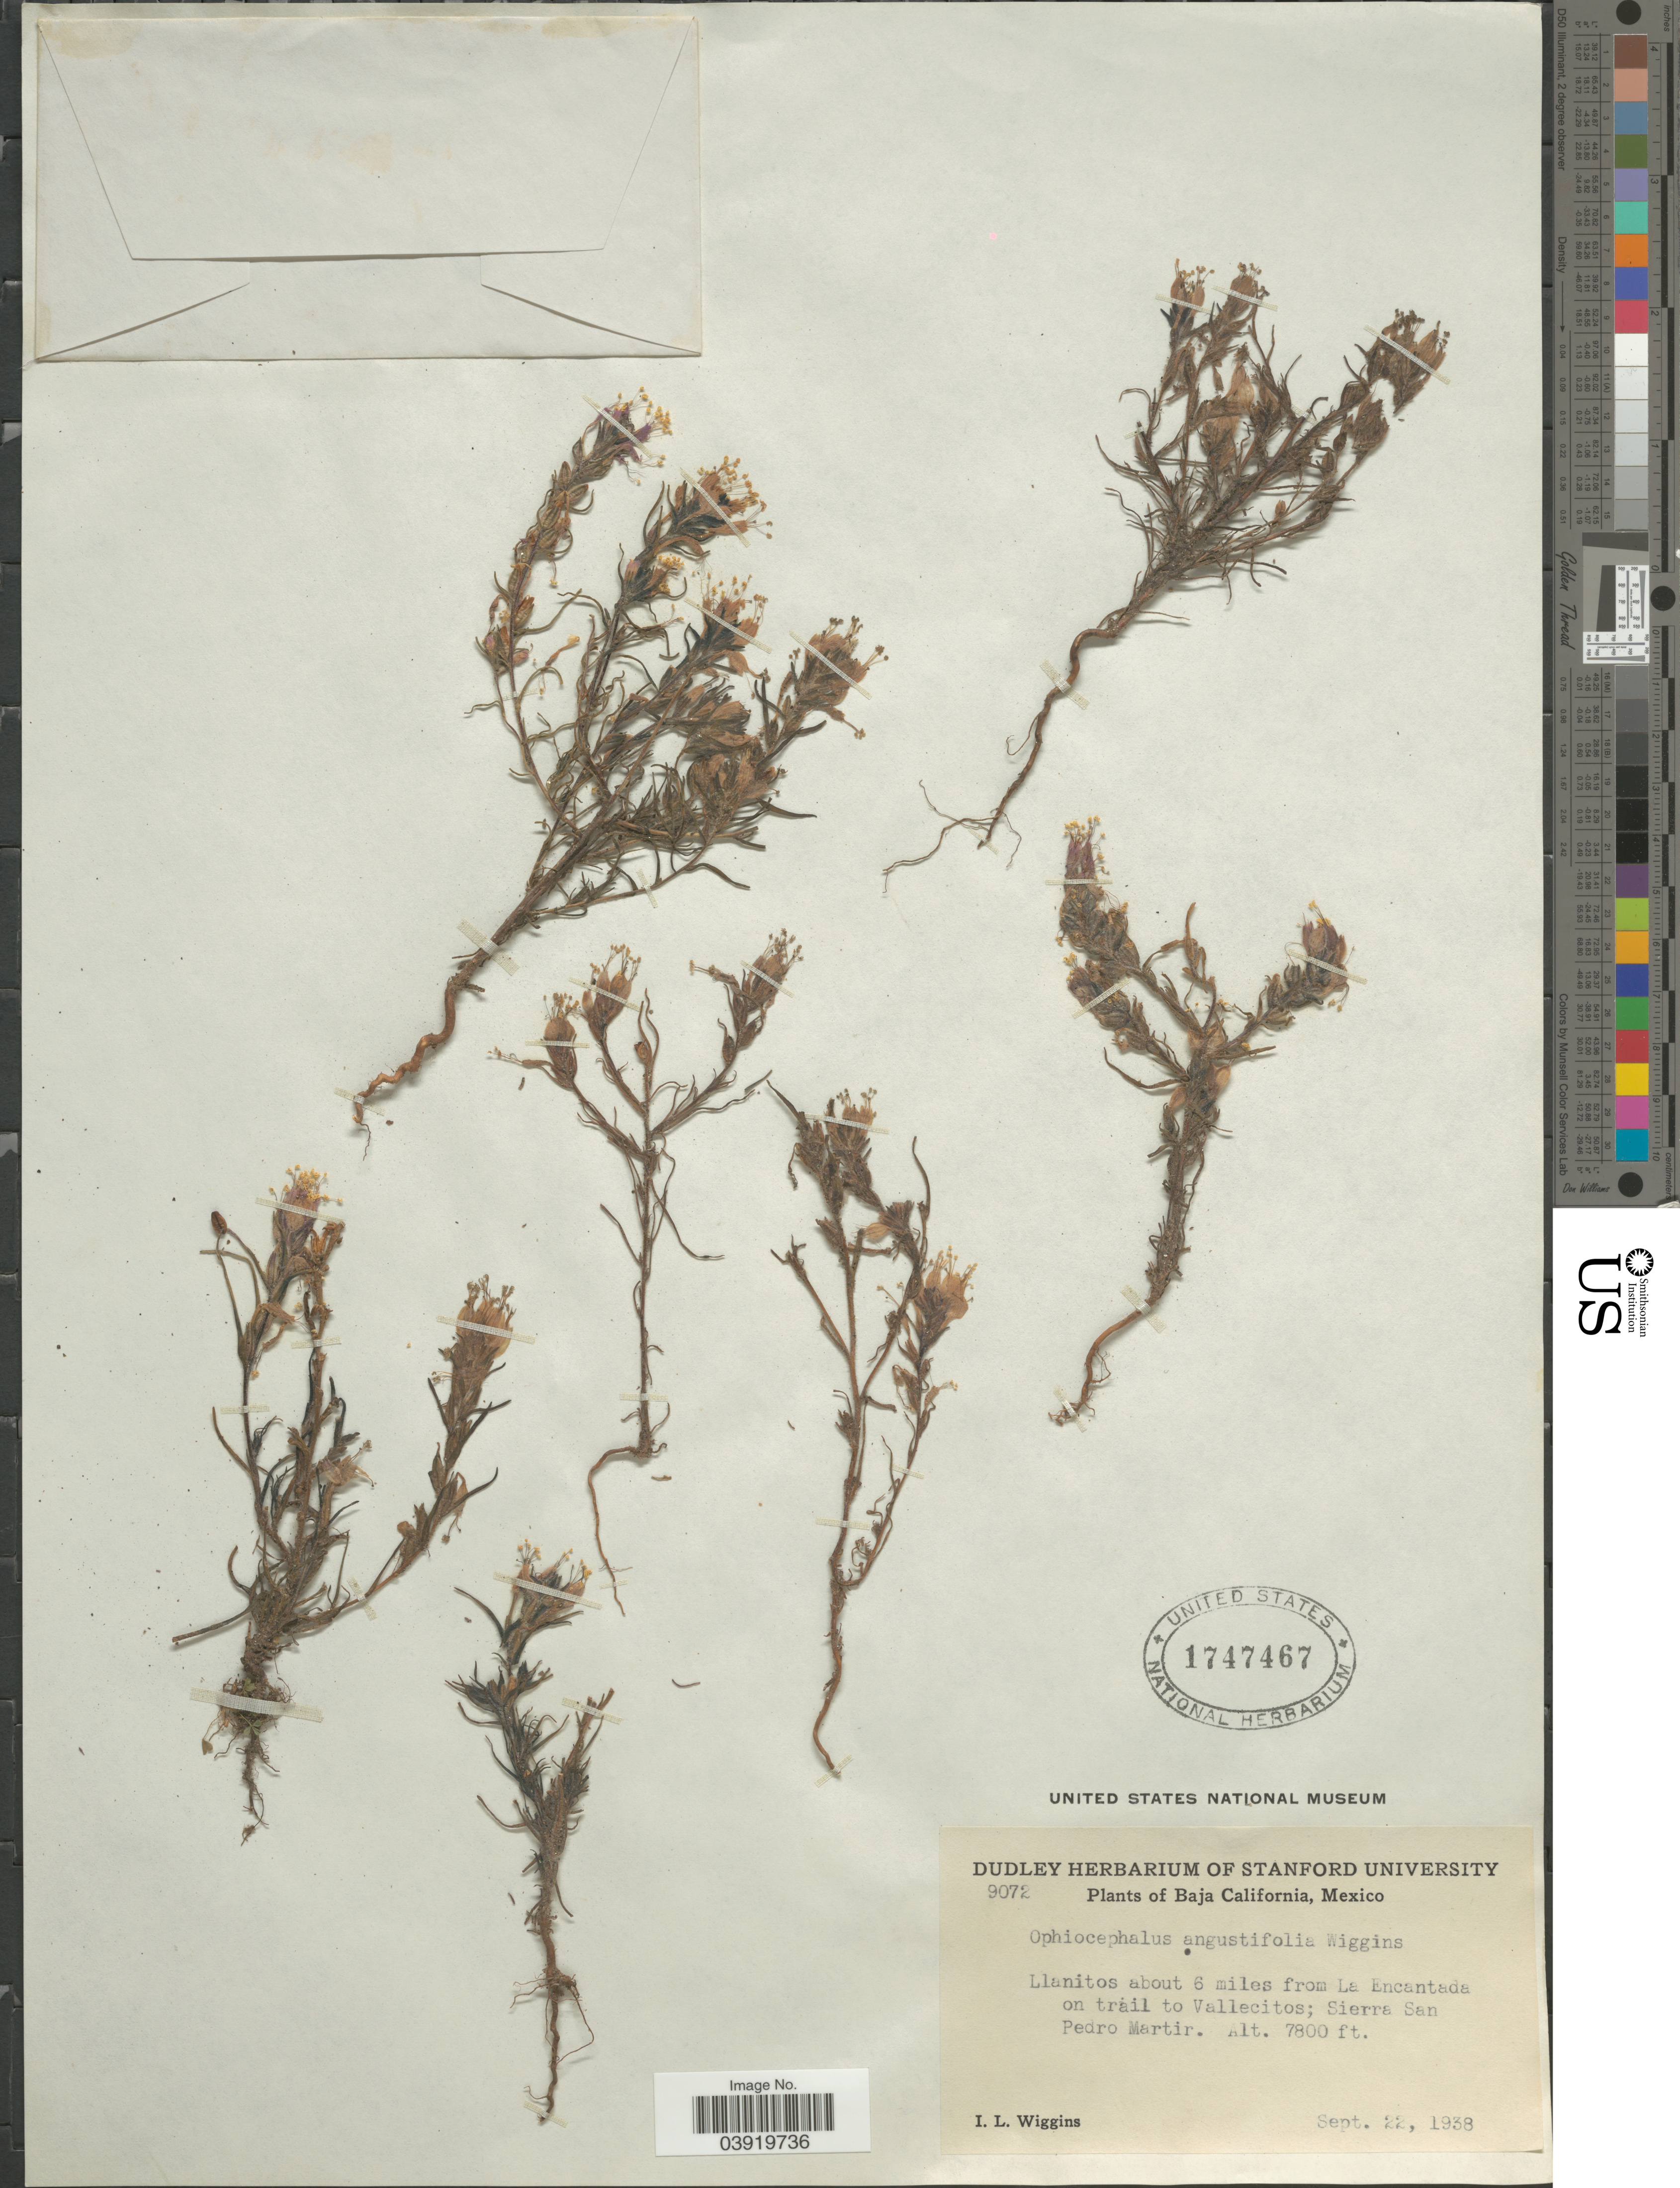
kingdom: Plantae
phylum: Tracheophyta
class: Magnoliopsida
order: Lamiales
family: Orobanchaceae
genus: Ophiocephalus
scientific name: Ophiocephalus angustifolius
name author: Wiggins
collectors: I. L. Wiggins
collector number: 9072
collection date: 1938-09-22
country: Mexico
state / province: Baja California Norte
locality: Llanitos about 6 miles from La Encantada on trail to vallecitos; Sierra San Pedro Martir.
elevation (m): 2377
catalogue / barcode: US 1747467